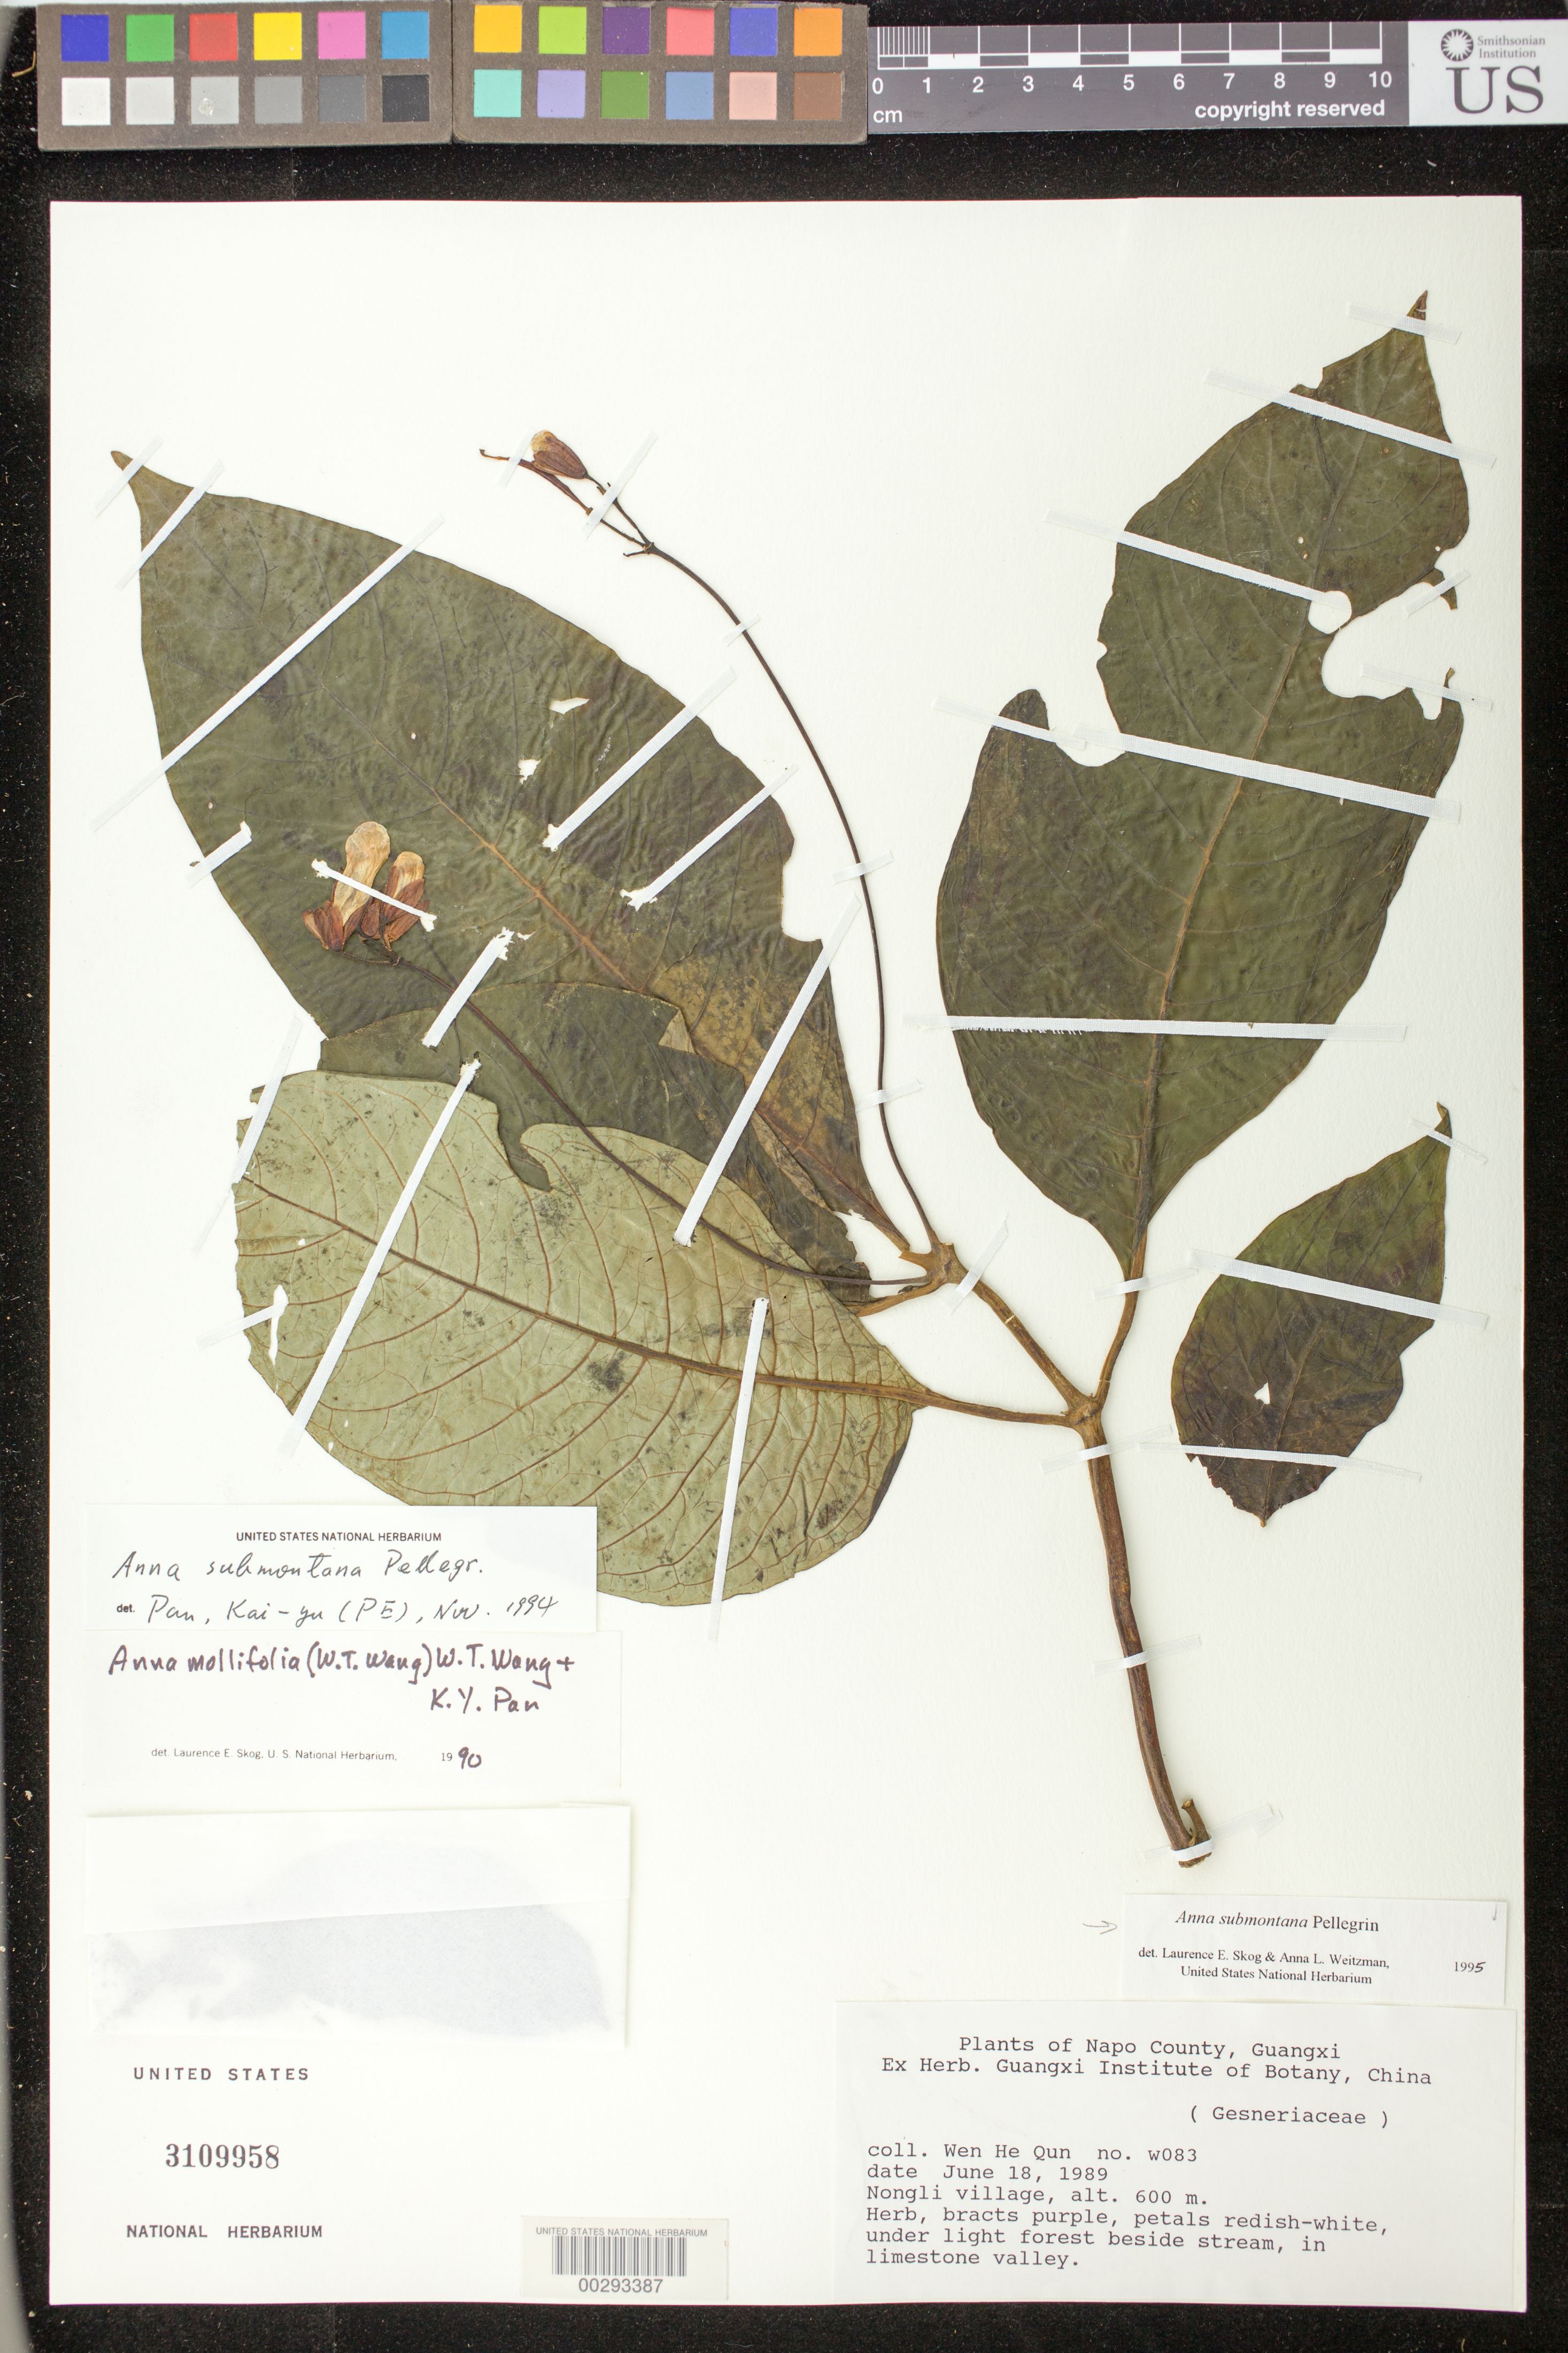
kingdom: Plantae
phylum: Tracheophyta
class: Magnoliopsida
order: Lamiales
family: Gesneriaceae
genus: Anna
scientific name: Anna submontana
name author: Pellegr.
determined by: Skog, L. E.; Weitzman, A. L.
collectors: H. Wen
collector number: W083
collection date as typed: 18 Jun 1989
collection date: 1989-06-18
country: China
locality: Nongli village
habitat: Under light forest beside stream, in limestone valley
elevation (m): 600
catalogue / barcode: US 3109958